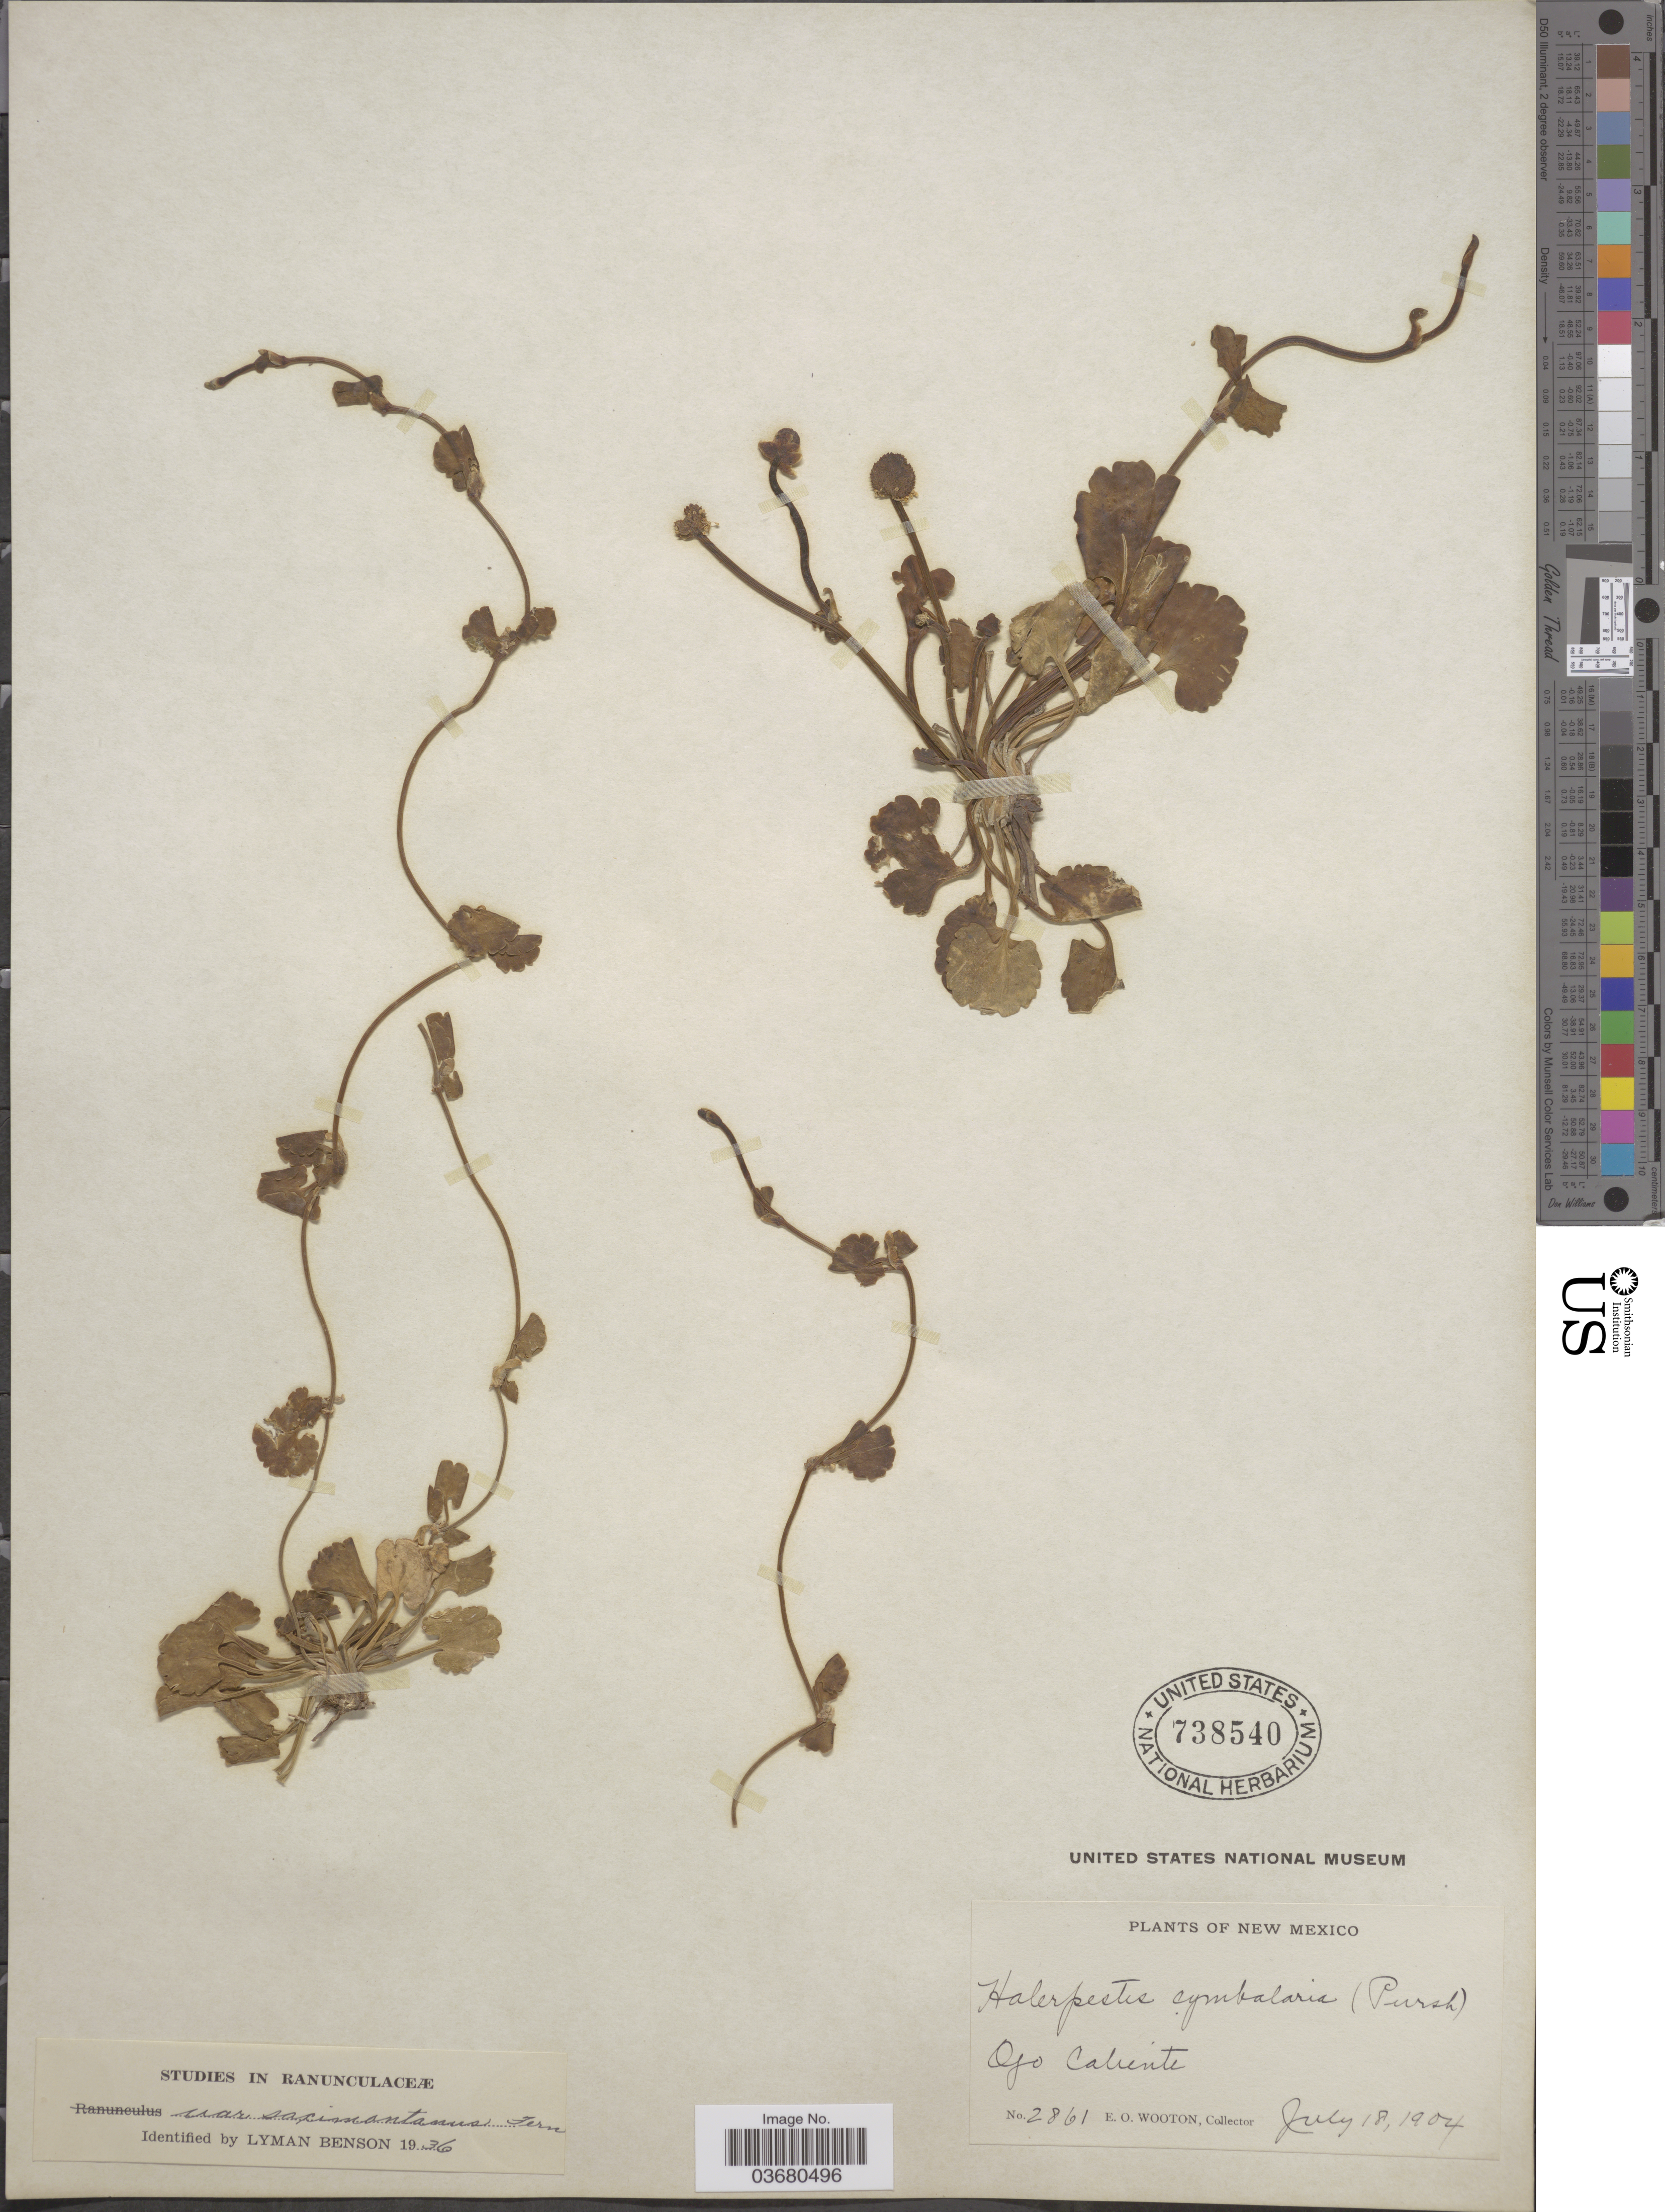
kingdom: Plantae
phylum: Tracheophyta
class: Magnoliopsida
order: Ranunculales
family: Ranunculaceae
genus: Halerpestes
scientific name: Halerpestes cymbalaria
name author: (Pursh) Greene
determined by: Strong, M. T., (US), Smithsonian Institution - National Museum of Natural History (UNITED STATES)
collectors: E. O. Wooton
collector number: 2861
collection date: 1904-07-18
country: United States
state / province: New Mexico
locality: Ojo Caliente.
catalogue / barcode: US 738540